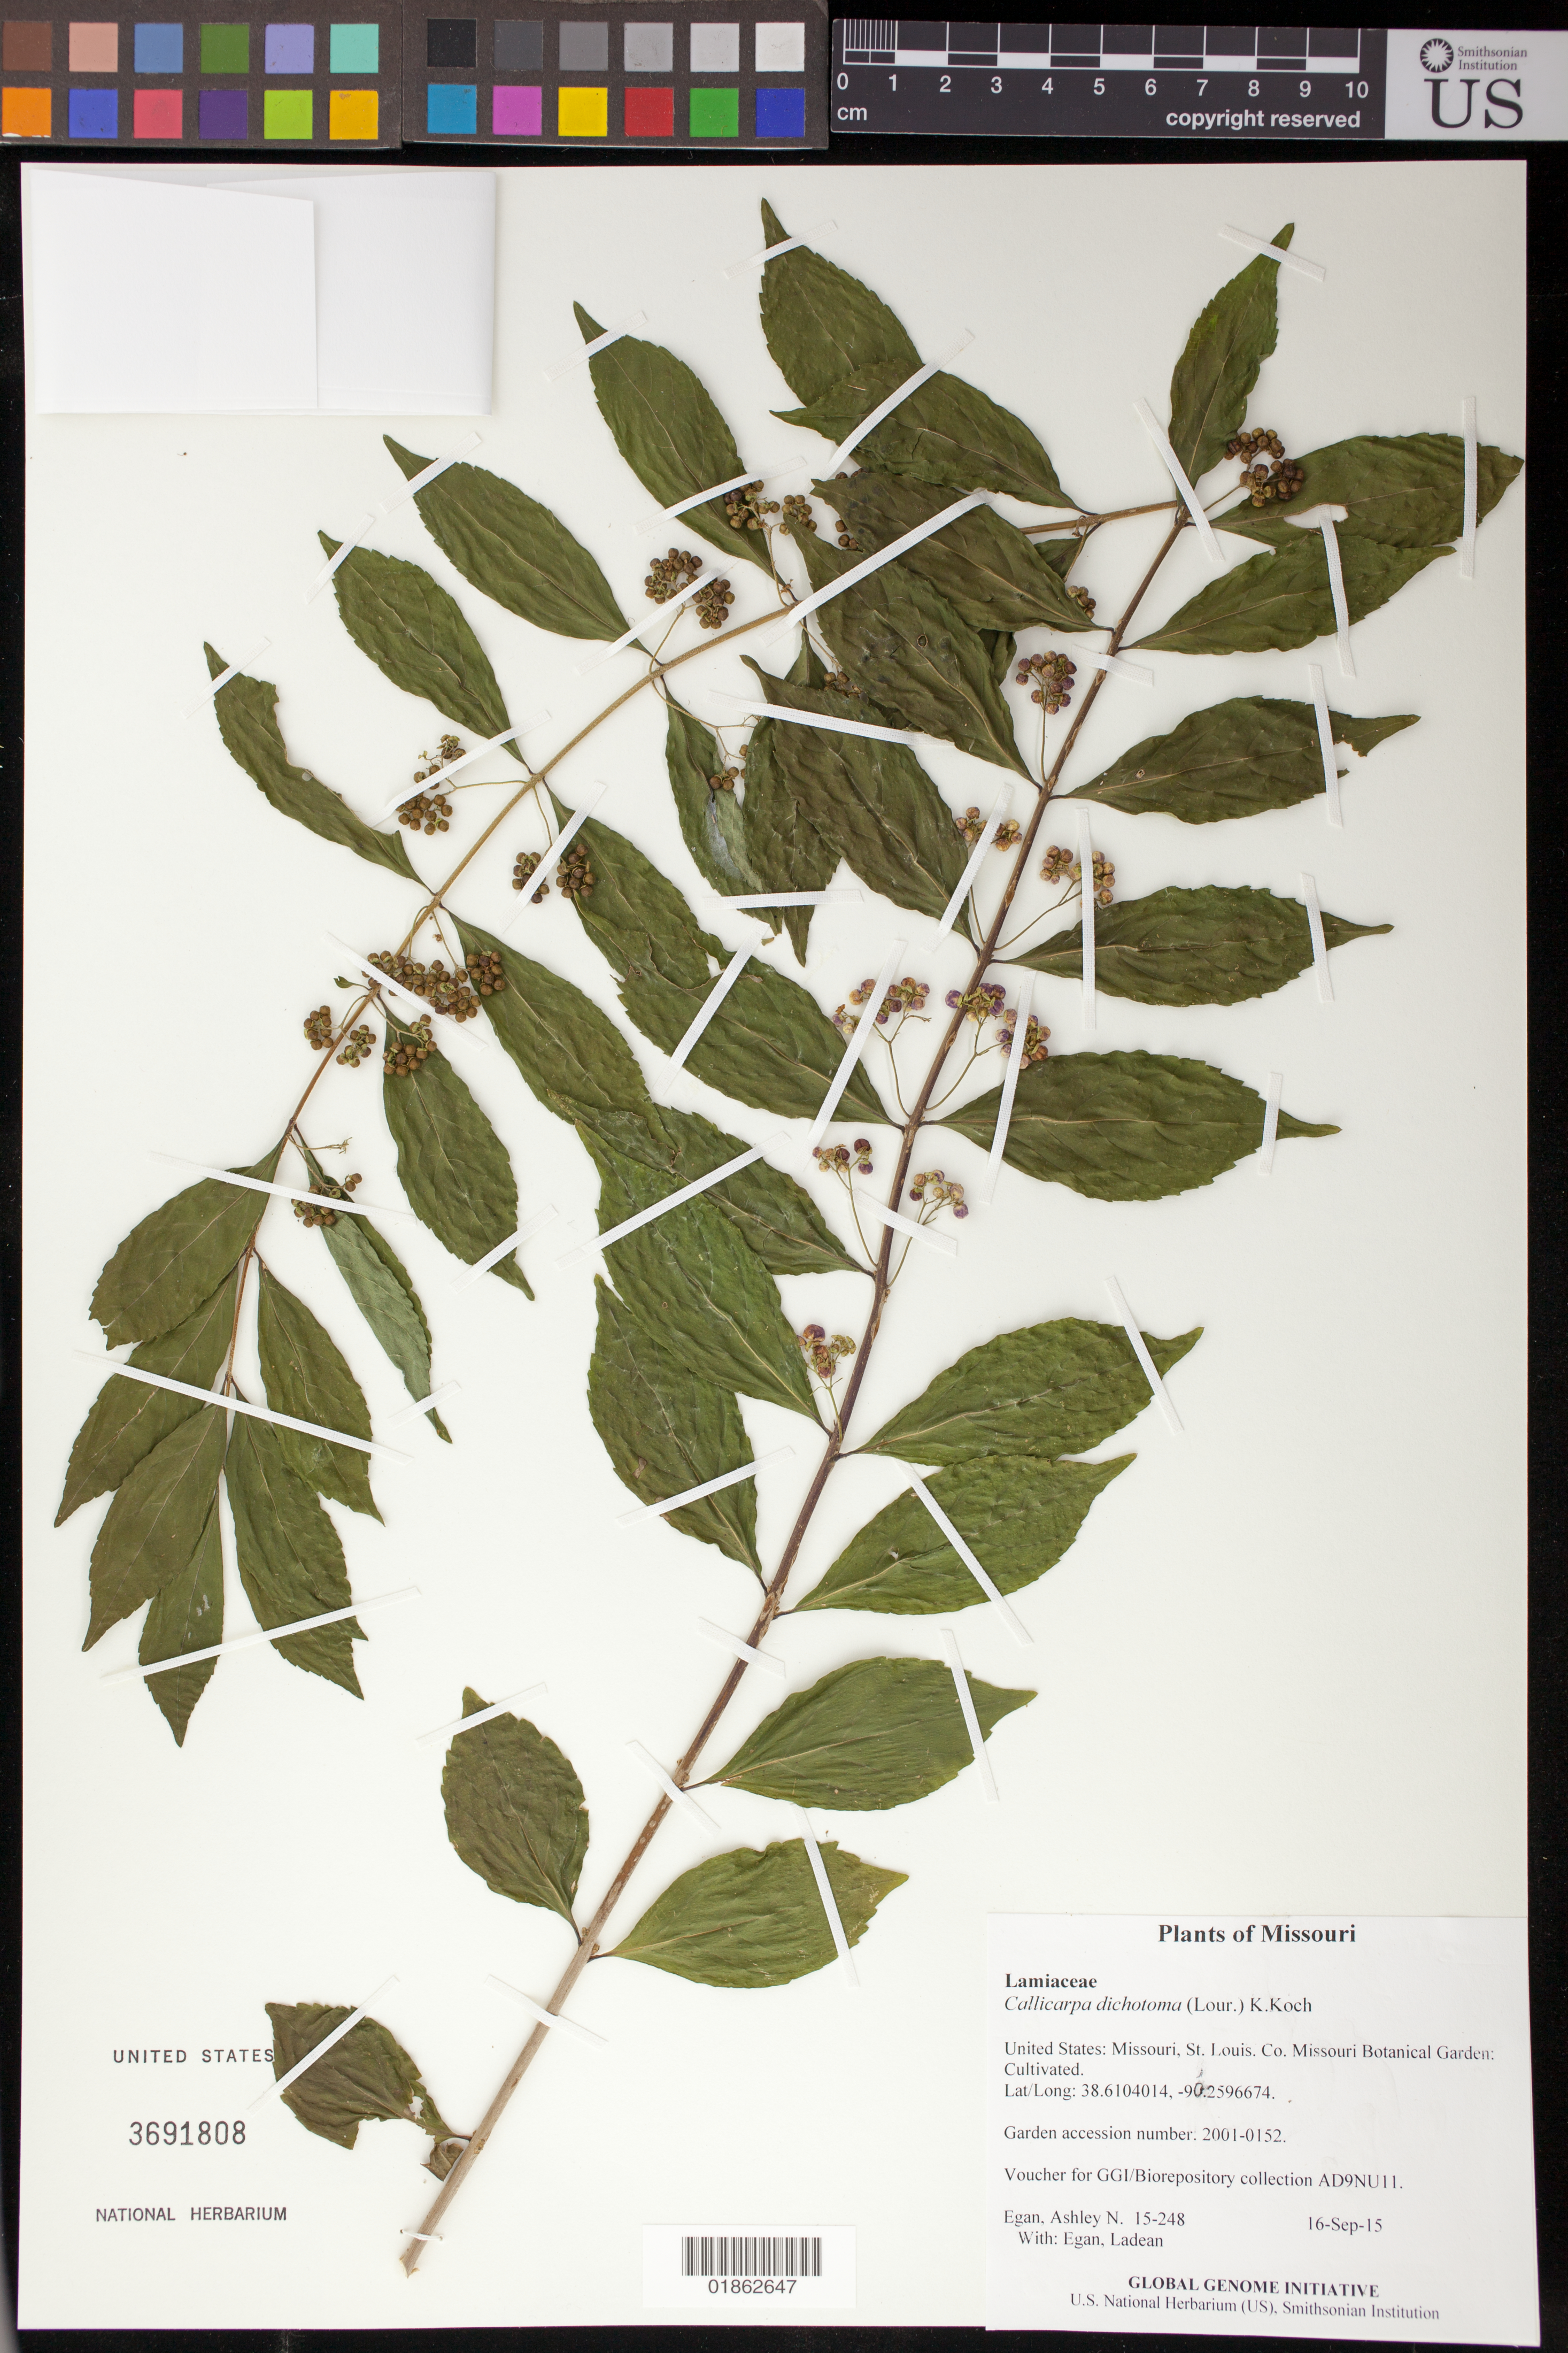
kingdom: Plantae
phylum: Tracheophyta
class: Magnoliopsida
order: Lamiales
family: Lamiaceae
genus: Callicarpa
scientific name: Callicarpa dichotoma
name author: (Lour.) K. Koch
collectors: A. N. Egan & L. Egan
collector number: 15-248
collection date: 2015-09-16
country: United States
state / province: Missouri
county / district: St. Louis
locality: Missouri Botanical Garden: Cultivated.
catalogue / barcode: US 3691808